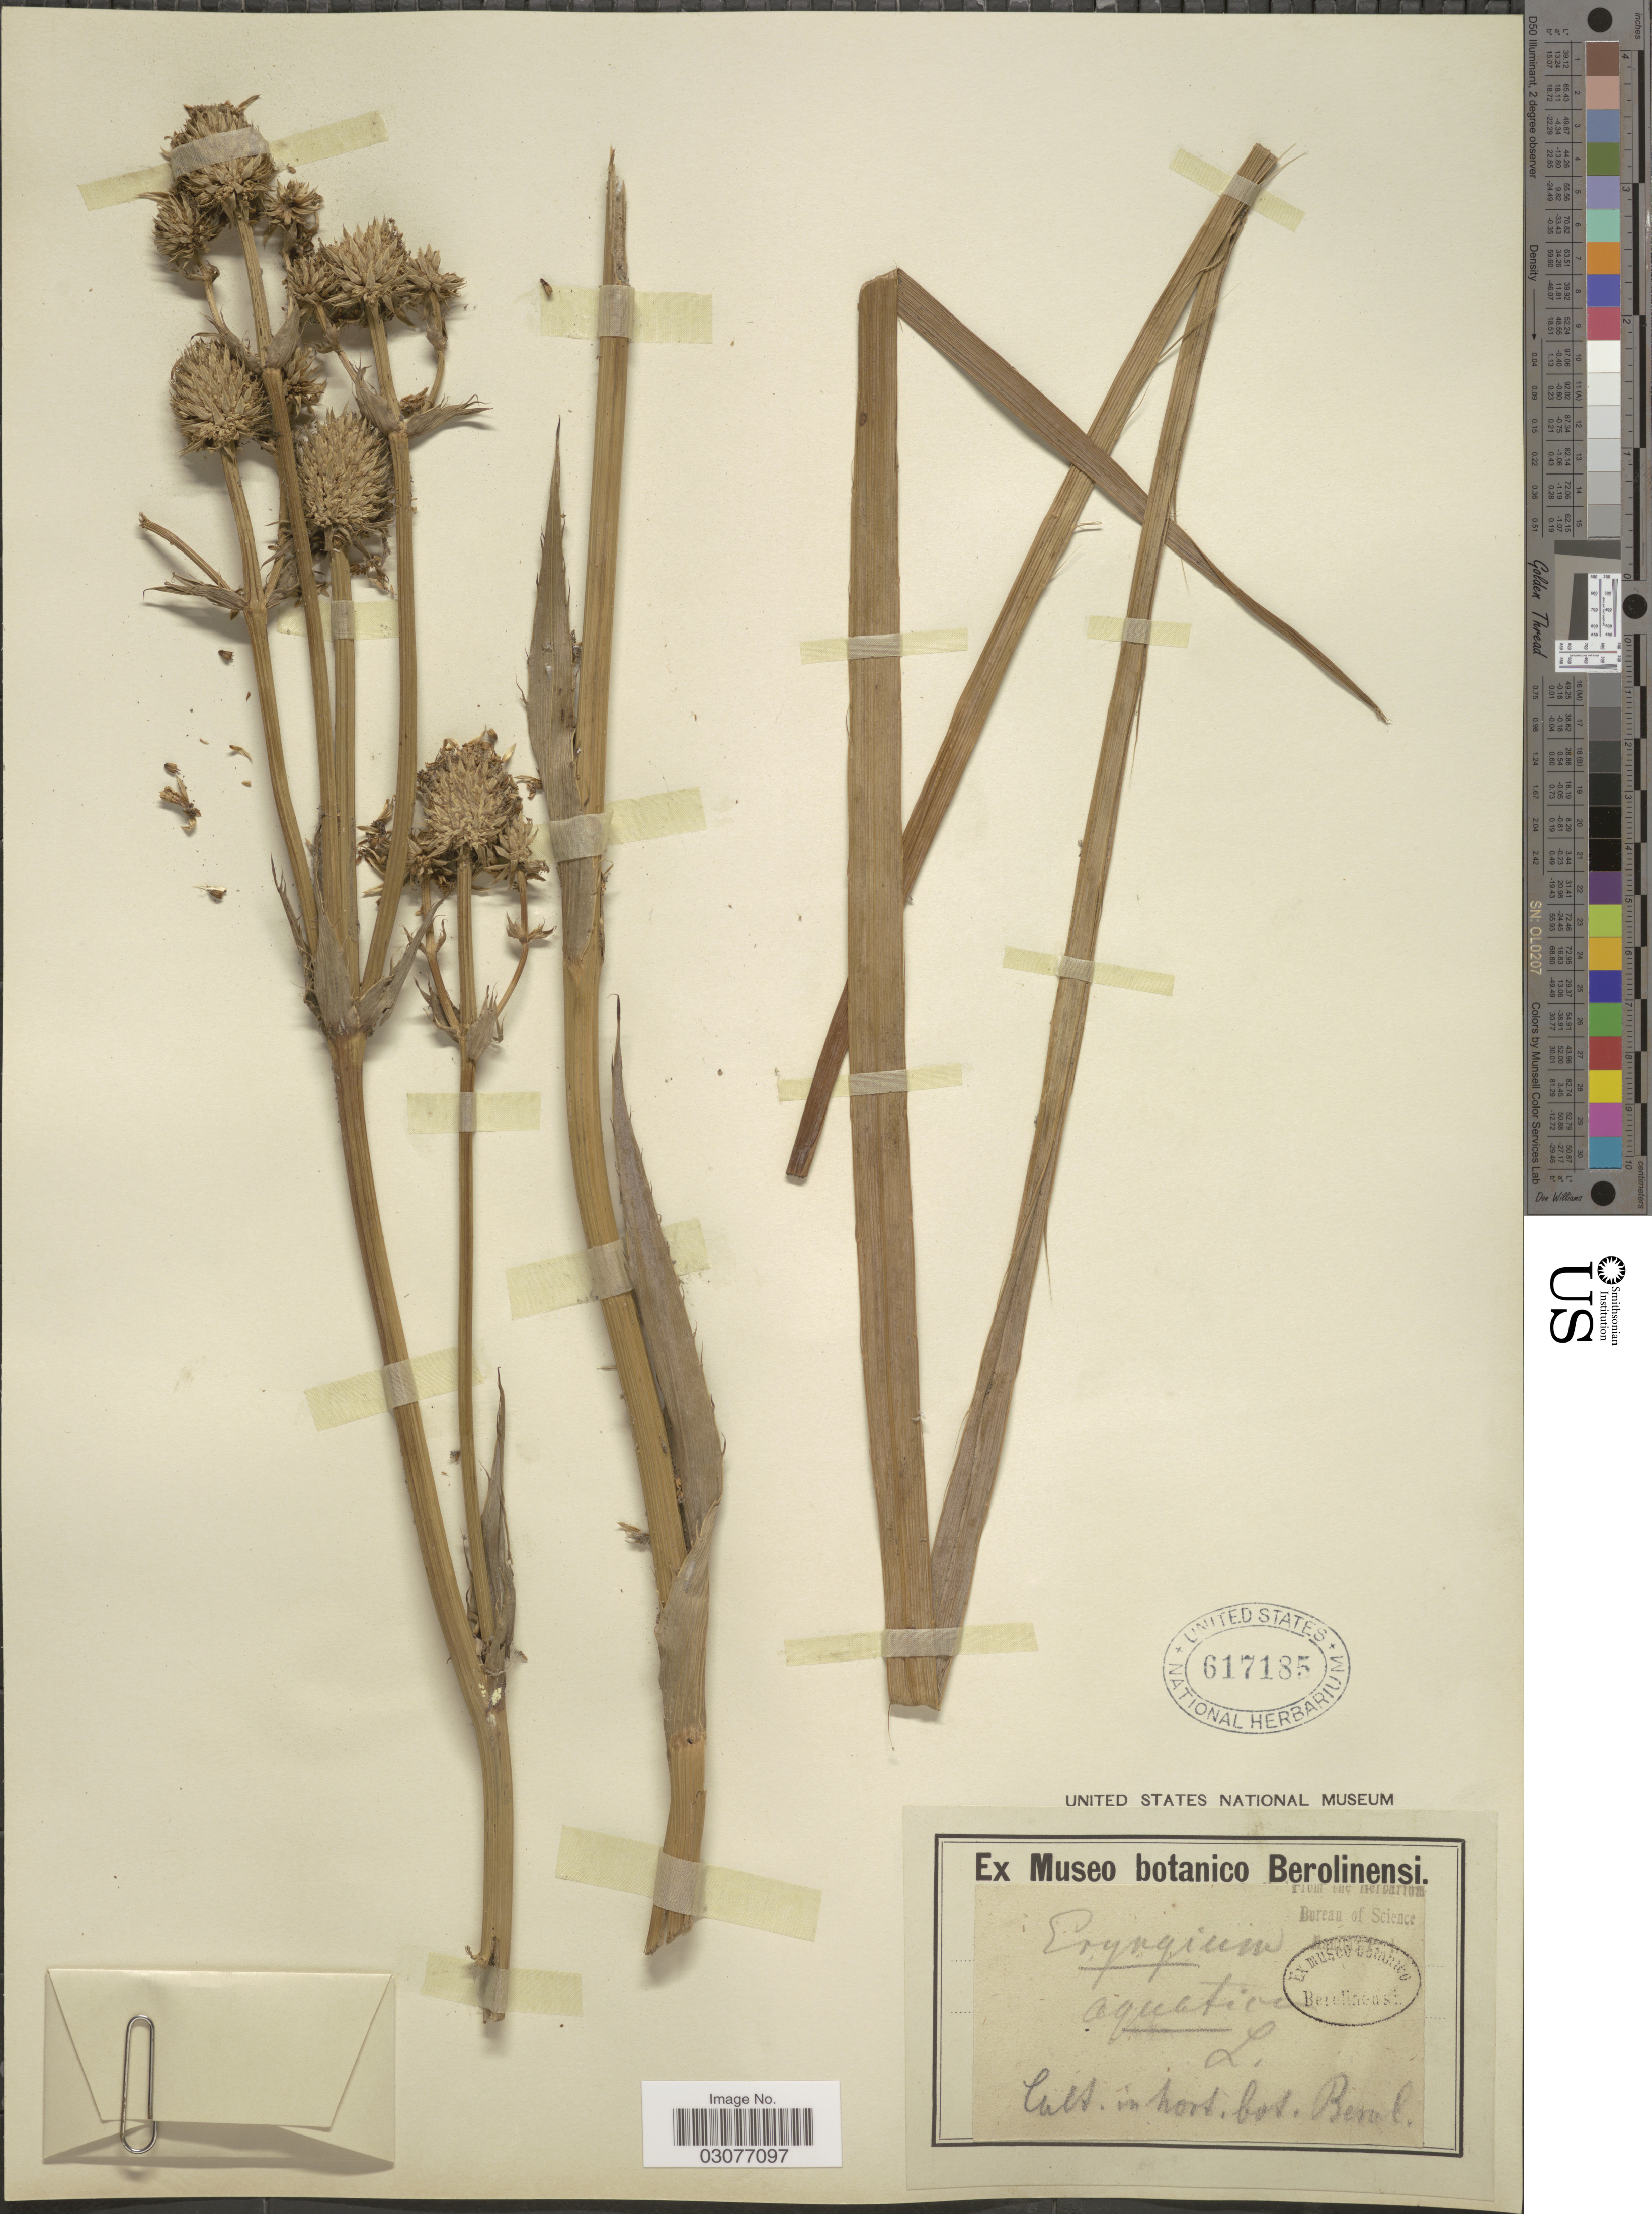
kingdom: Plantae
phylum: Tracheophyta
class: Magnoliopsida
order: Apiales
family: Apiaceae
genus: Eryngium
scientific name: Eryngium aquaticum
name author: L.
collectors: ex Museo Botanico Berolinensi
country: Germany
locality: Hort. bot. Berol.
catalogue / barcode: US 617185